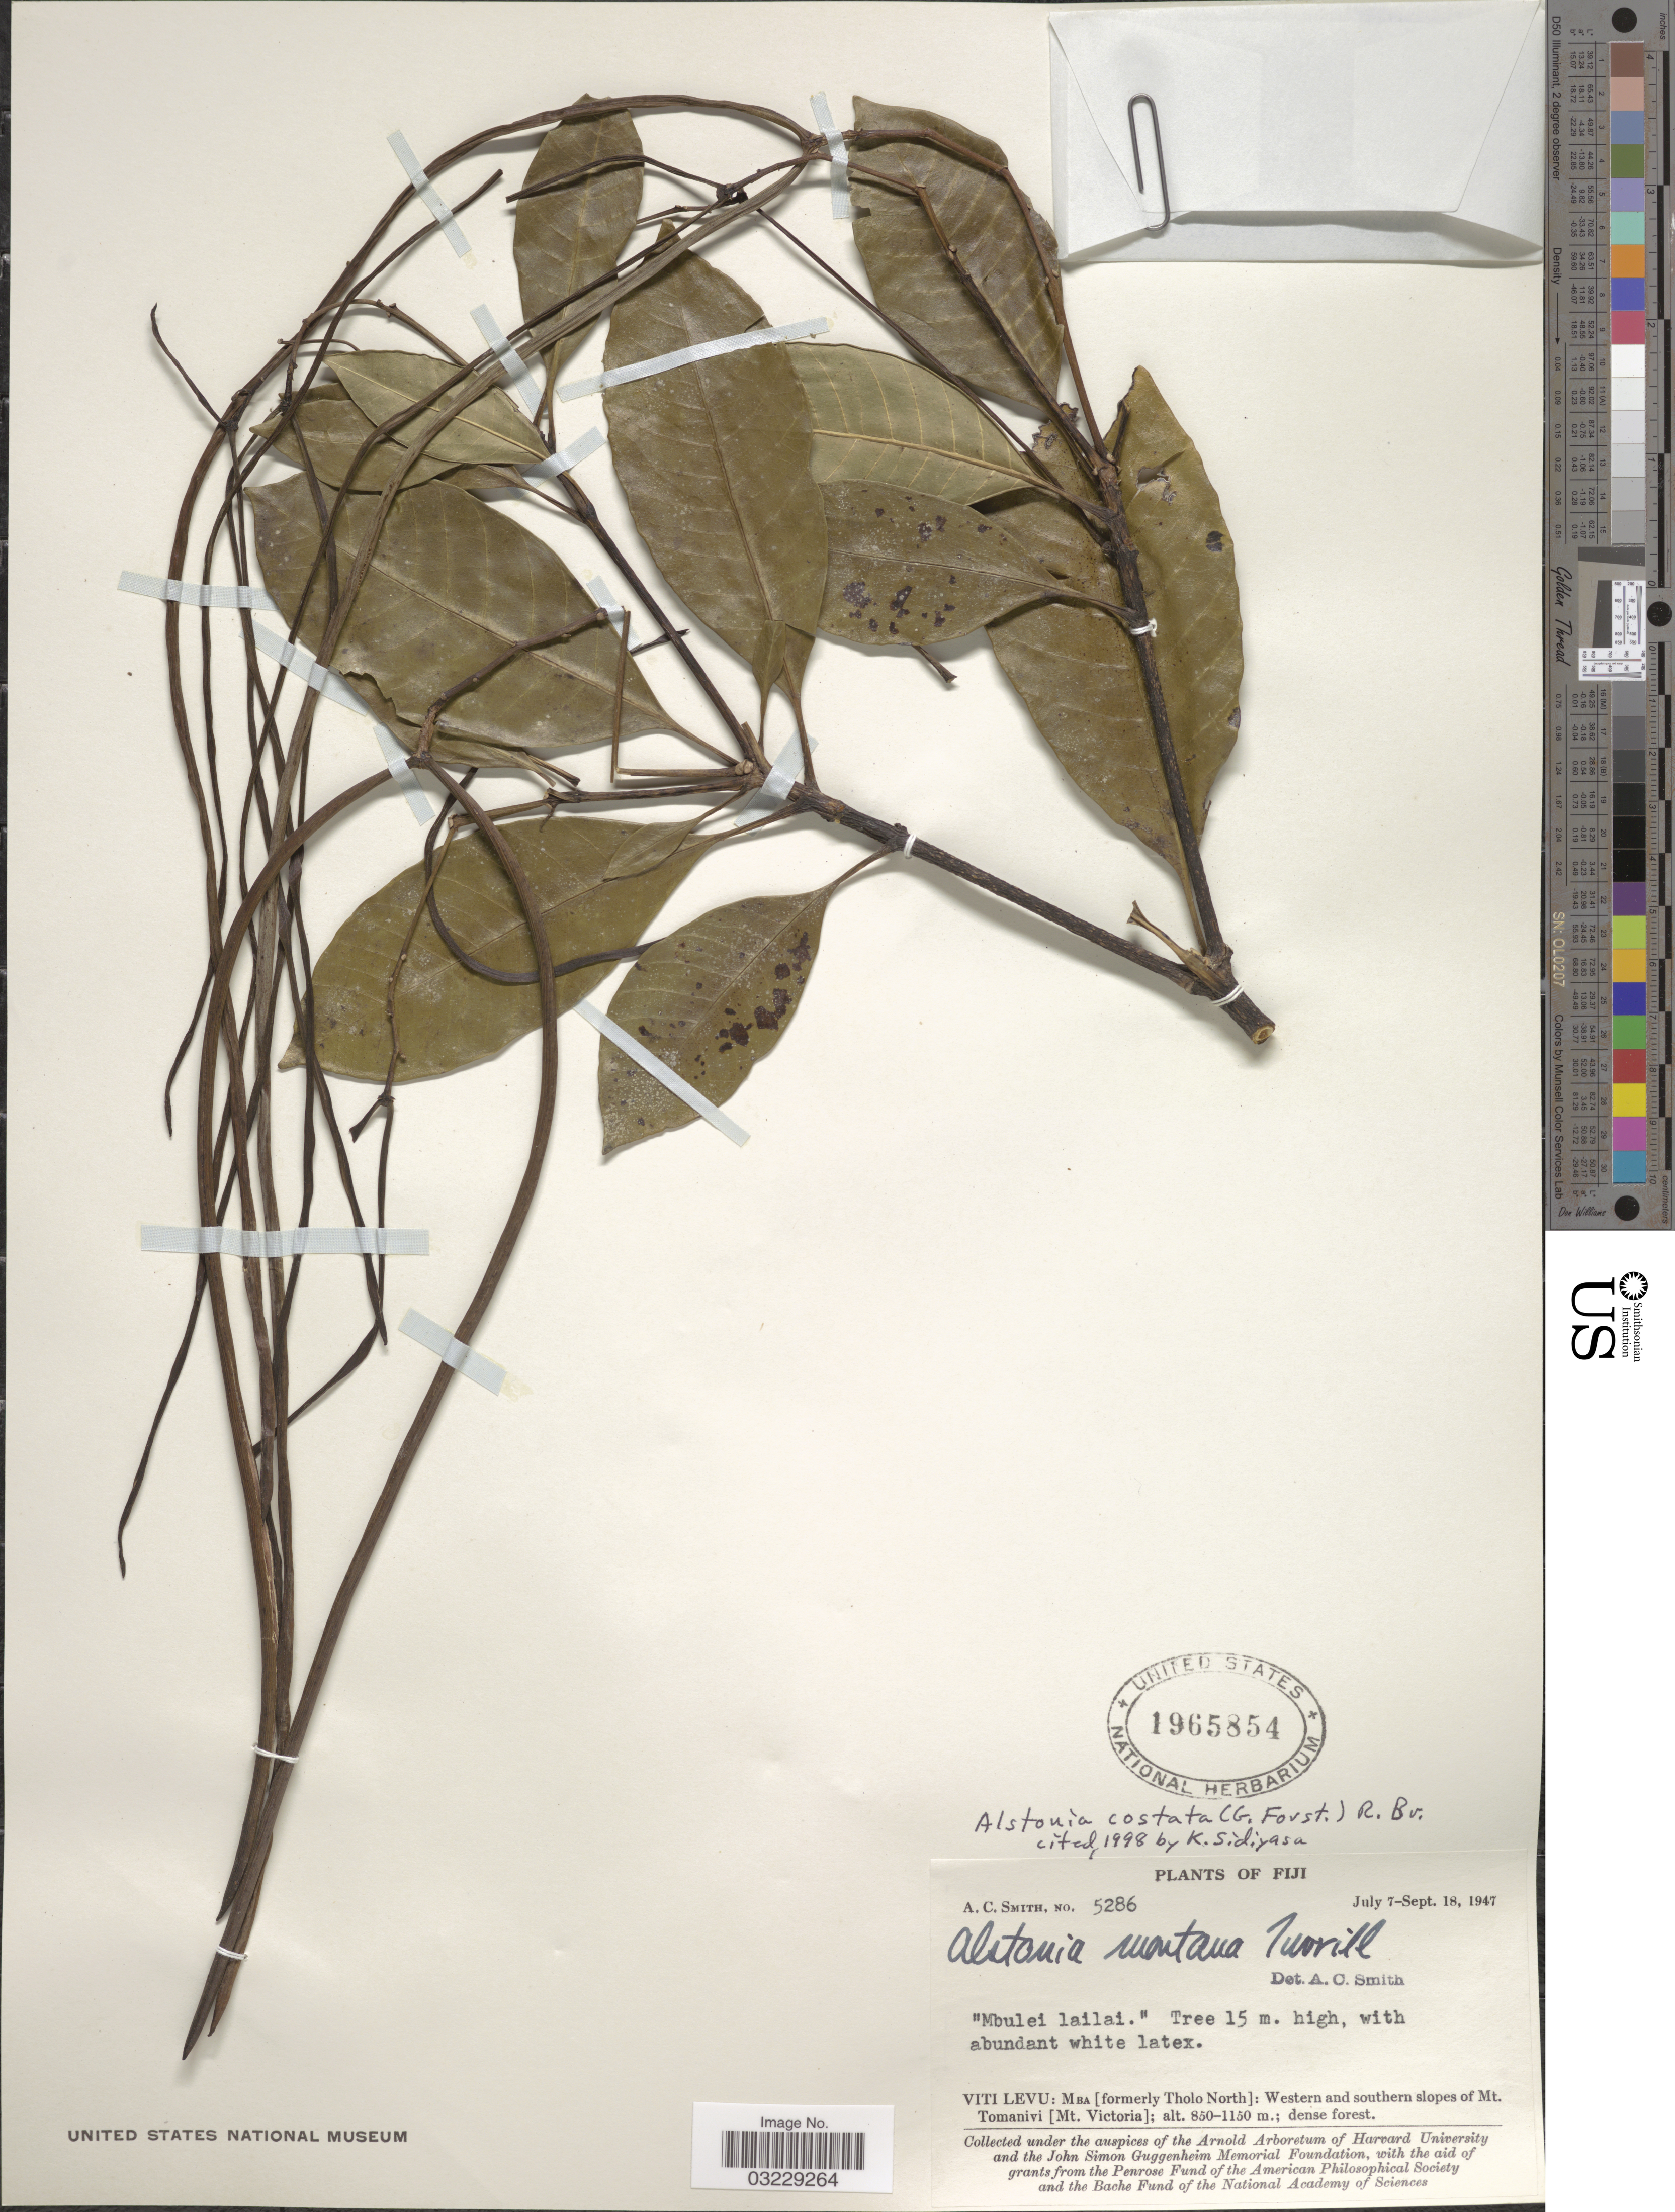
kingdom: Plantae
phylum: Tracheophyta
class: Magnoliopsida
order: Gentianales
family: Apocynaceae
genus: Alstonia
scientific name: Alstonia costata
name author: (G. Forst.) R. Br.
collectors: A. C. Smith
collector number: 5286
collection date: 1947-07-07/1947-09-18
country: Fiji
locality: Viti Levu: Mba [formerly Tholo North]: Western and southern slopes of Mt. Tomanivi [Mt. Victoria].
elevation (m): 850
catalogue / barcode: US 1965854